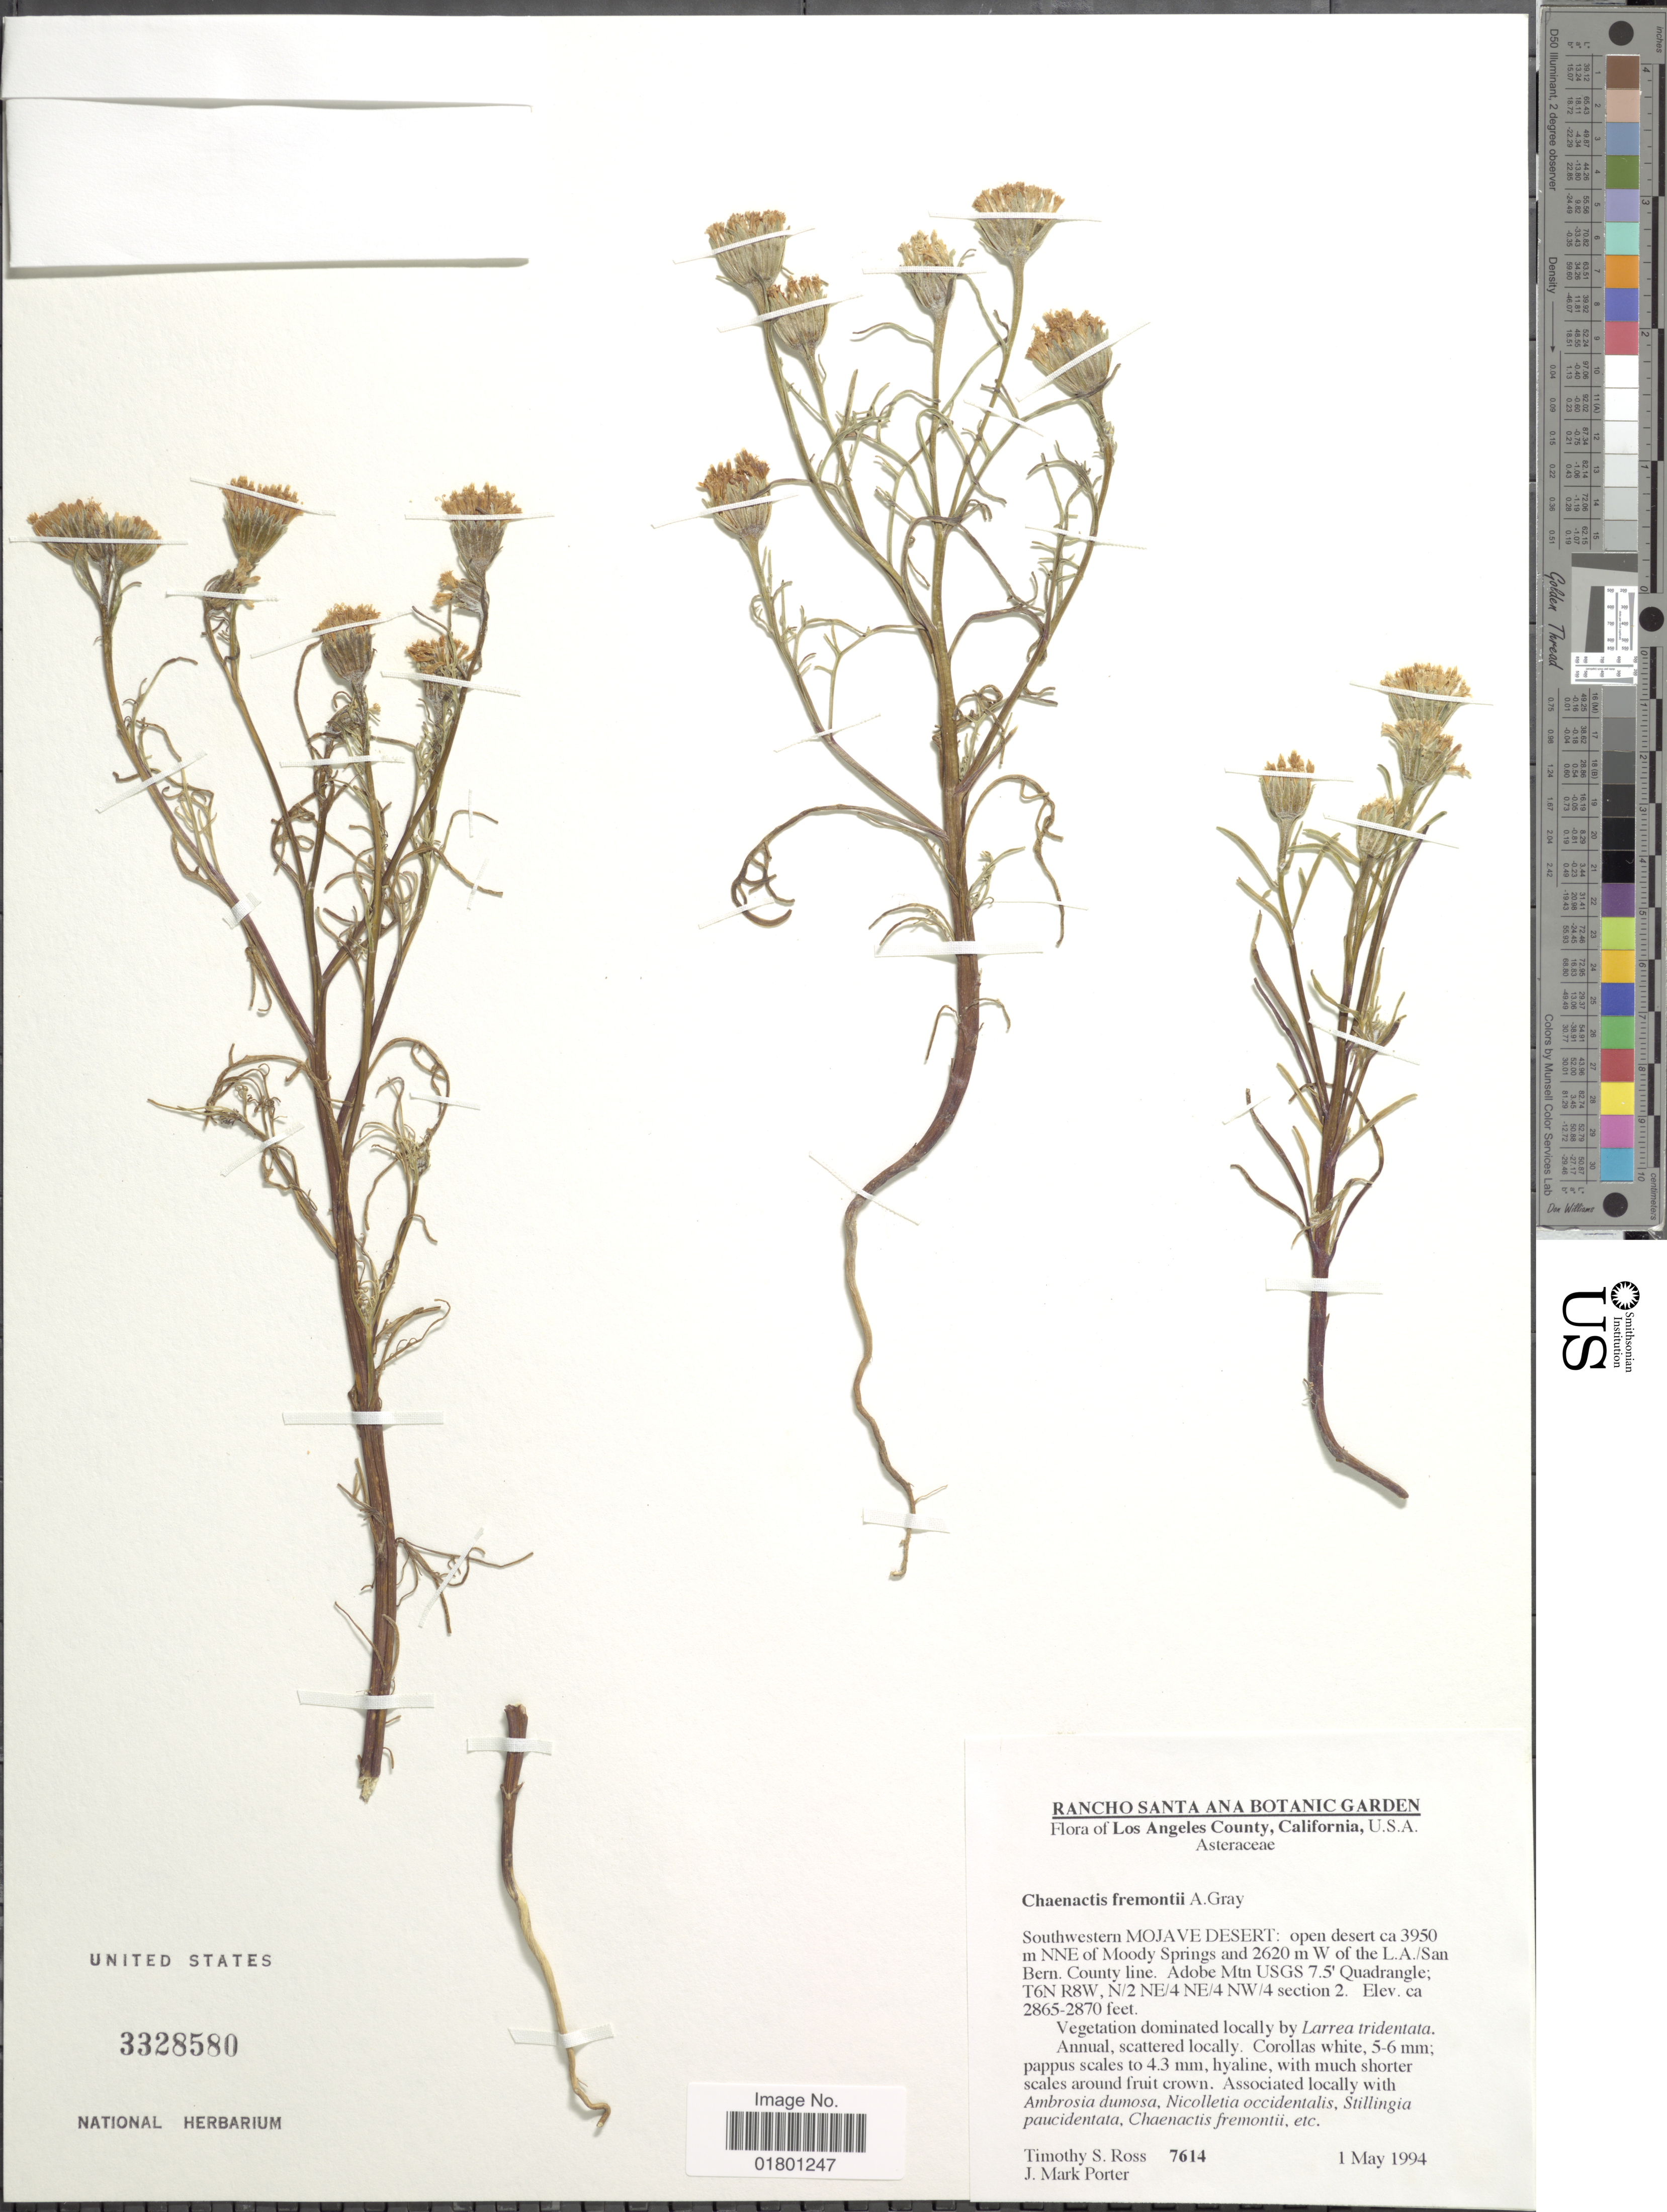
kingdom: Plantae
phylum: Tracheophyta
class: Magnoliopsida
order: Asterales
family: Asteraceae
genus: Chaenactis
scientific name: Chaenactis fremontii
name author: A. Gray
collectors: T. Ross & J. M. Porter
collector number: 7614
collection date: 1994-05-01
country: United States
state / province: California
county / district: Los Angeles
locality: Los Angeles County, Southwestern Mojave Desert: open desert ca 3950 m NNE of Moody Springs and 2620 m W of the L.A./ San Bern. County line. Adobe Mtn USGS 7.5' Quadrangle; T6N R8W, N/2 NE/4 NE/4 NW/4 section 2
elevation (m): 873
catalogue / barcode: US 3328580